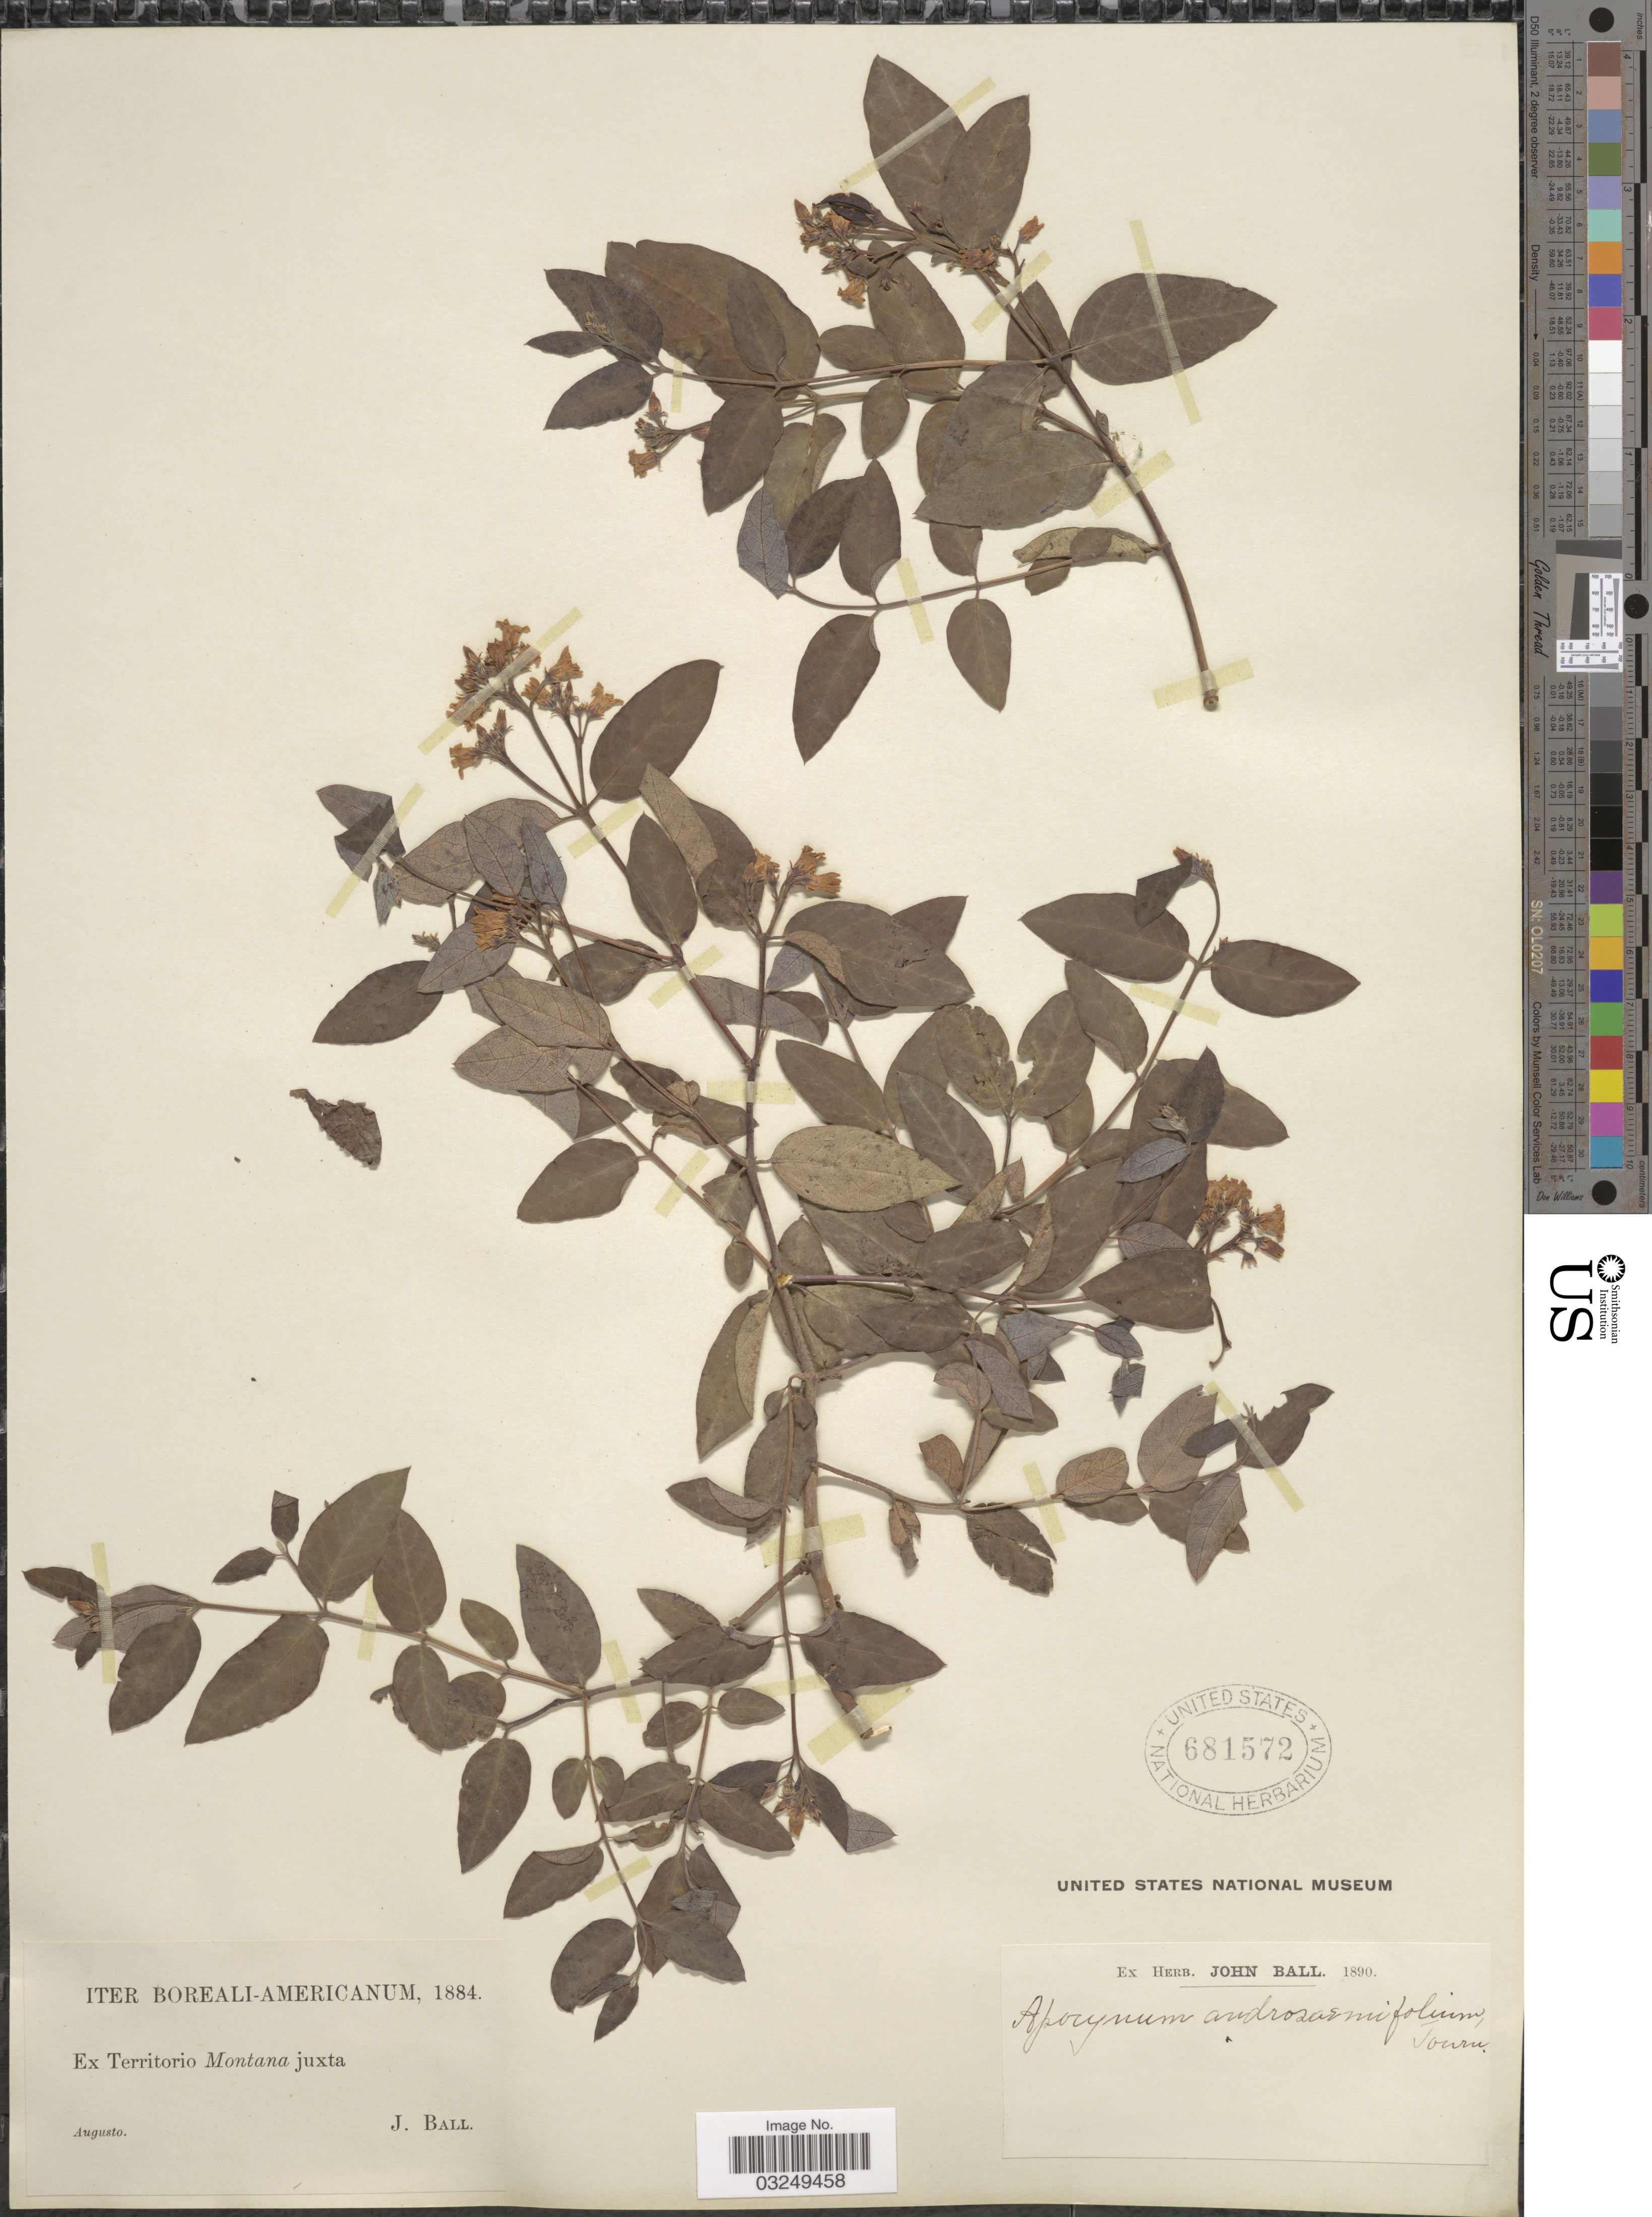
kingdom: Plantae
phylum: Tracheophyta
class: Magnoliopsida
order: Gentianales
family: Apocynaceae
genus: Apocynum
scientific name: Apocynum androsaemifolium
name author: L.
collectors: J. Ball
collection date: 1884-08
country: United States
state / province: Montana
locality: Ex Territorio Montana juxta.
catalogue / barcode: US 681572